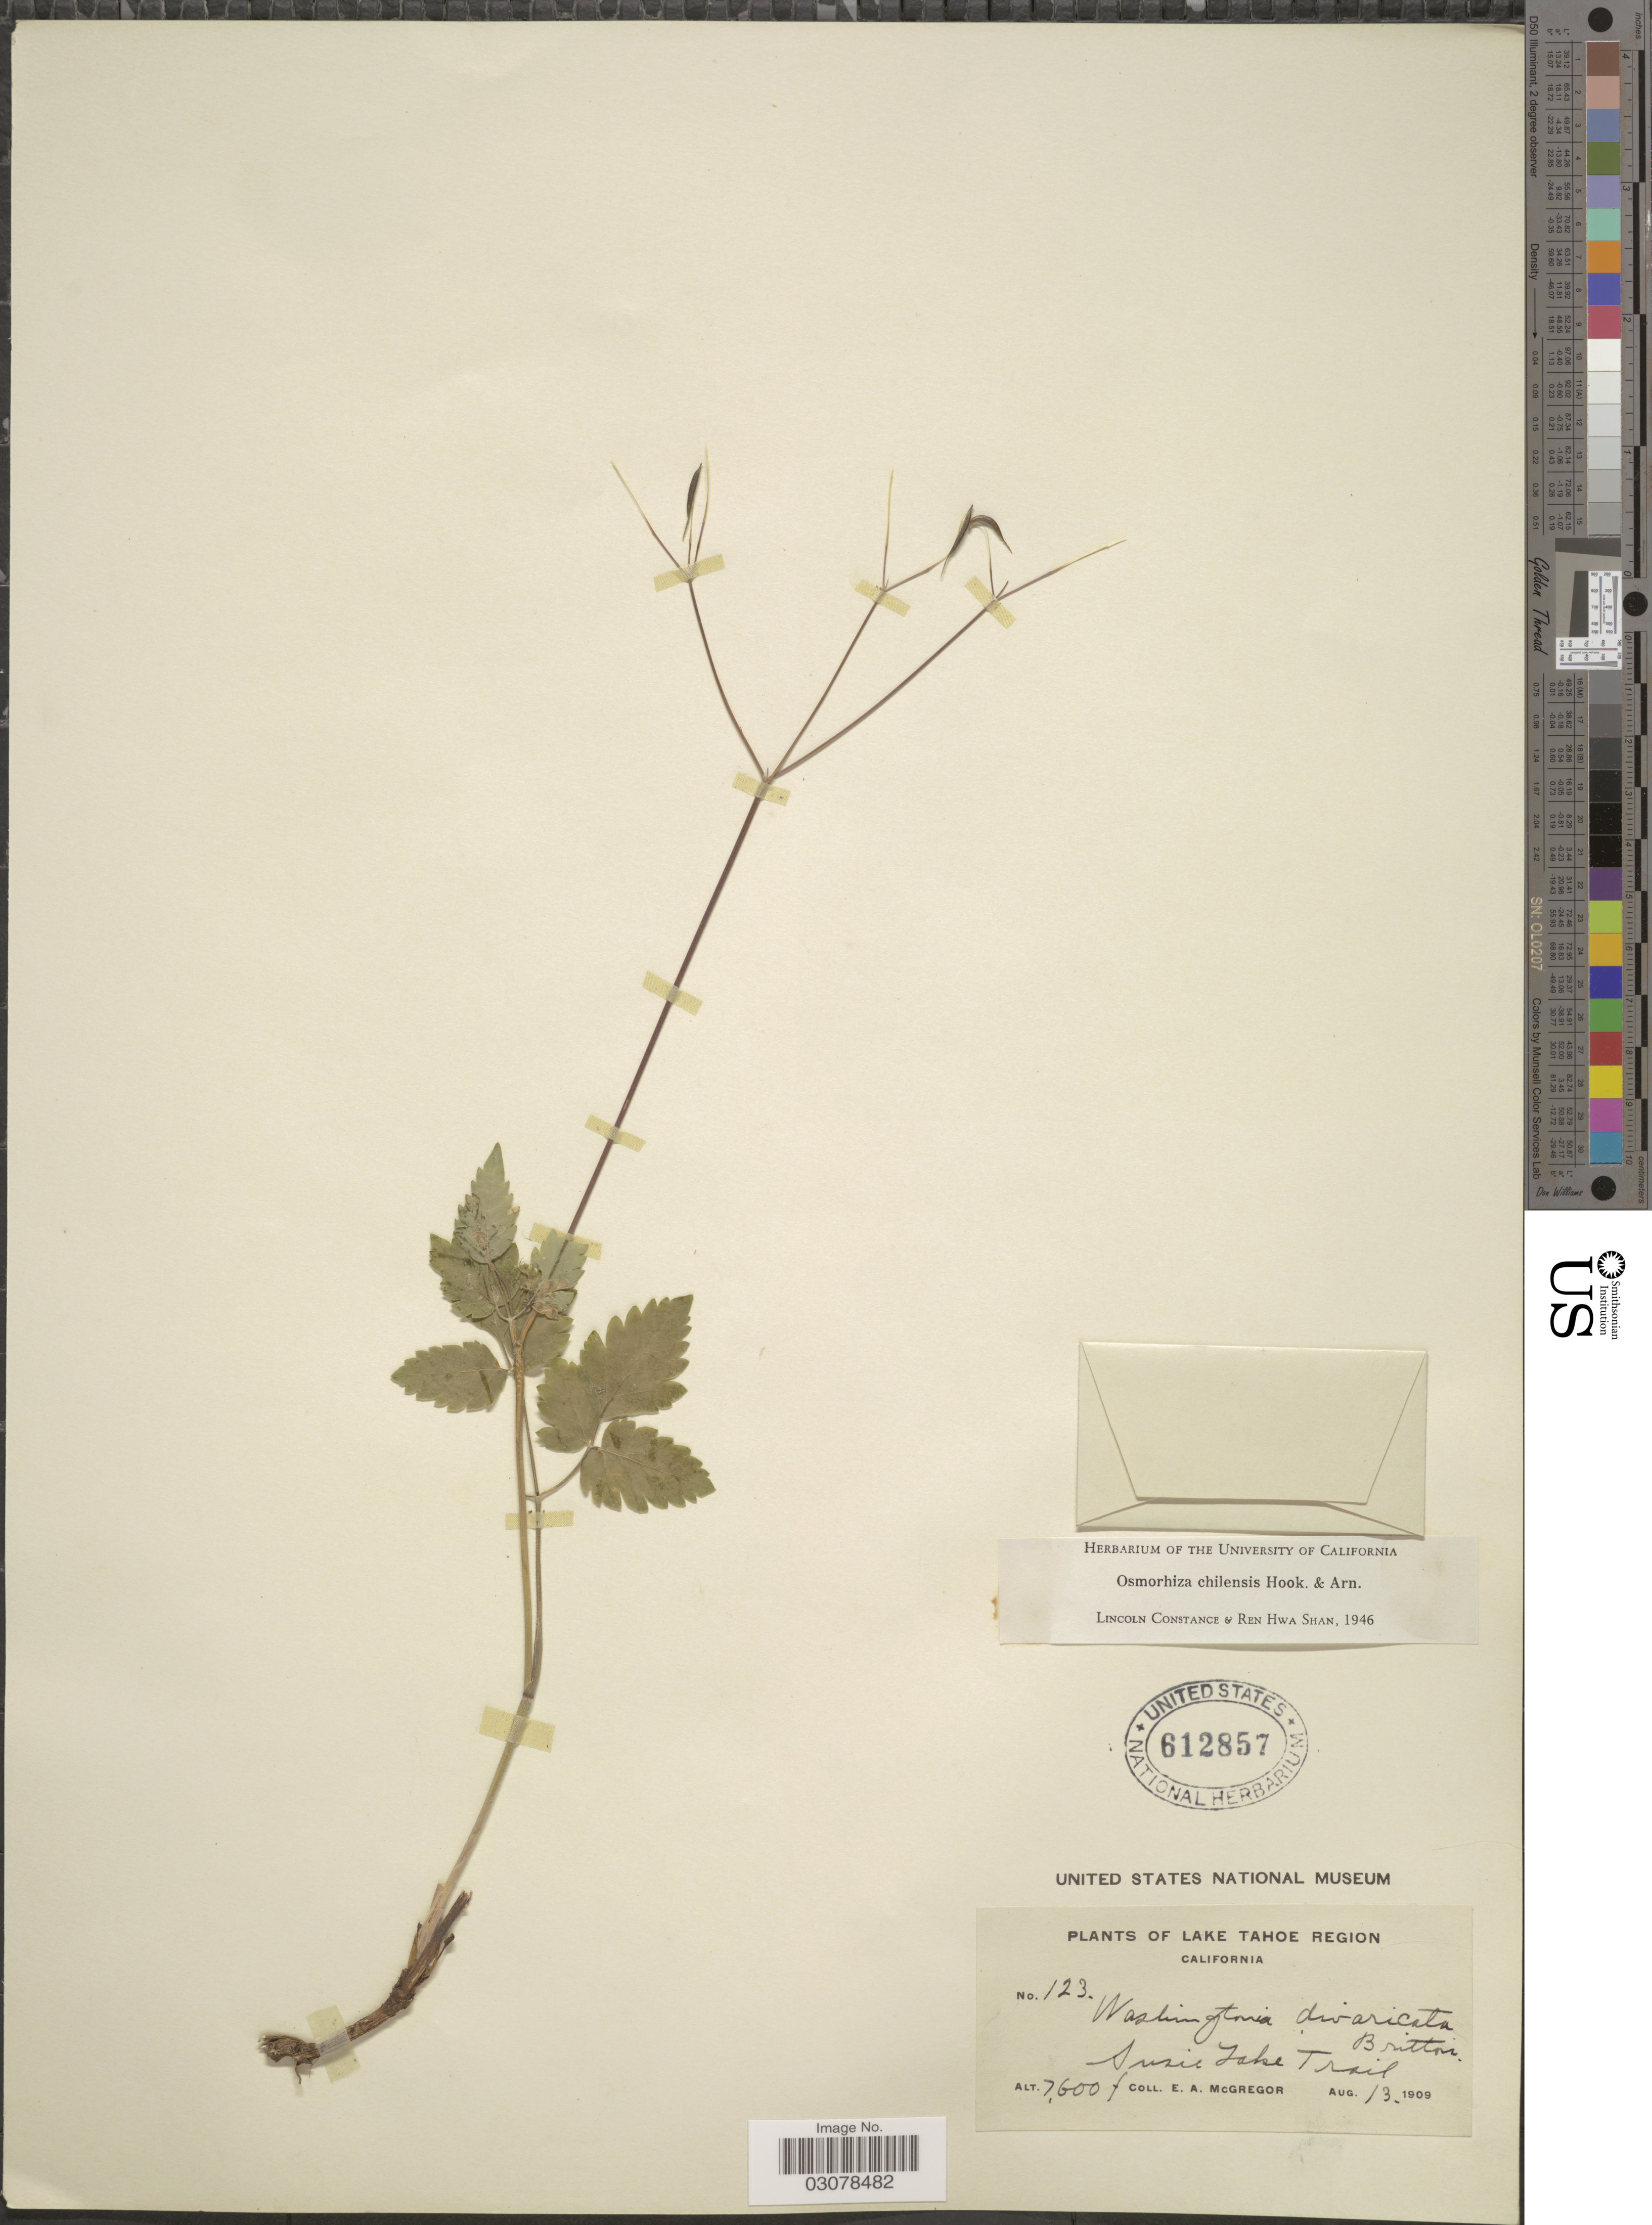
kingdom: Plantae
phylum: Tracheophyta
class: Magnoliopsida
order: Apiales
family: Apiaceae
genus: Osmorhiza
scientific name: Osmorhiza chilensis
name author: Hook. & Arn.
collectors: E. A. McGregor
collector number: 123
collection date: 1909-08-13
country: United States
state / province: California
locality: Lake Tahoe Region. Susie Lake Trail.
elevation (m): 2316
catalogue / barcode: US 612857